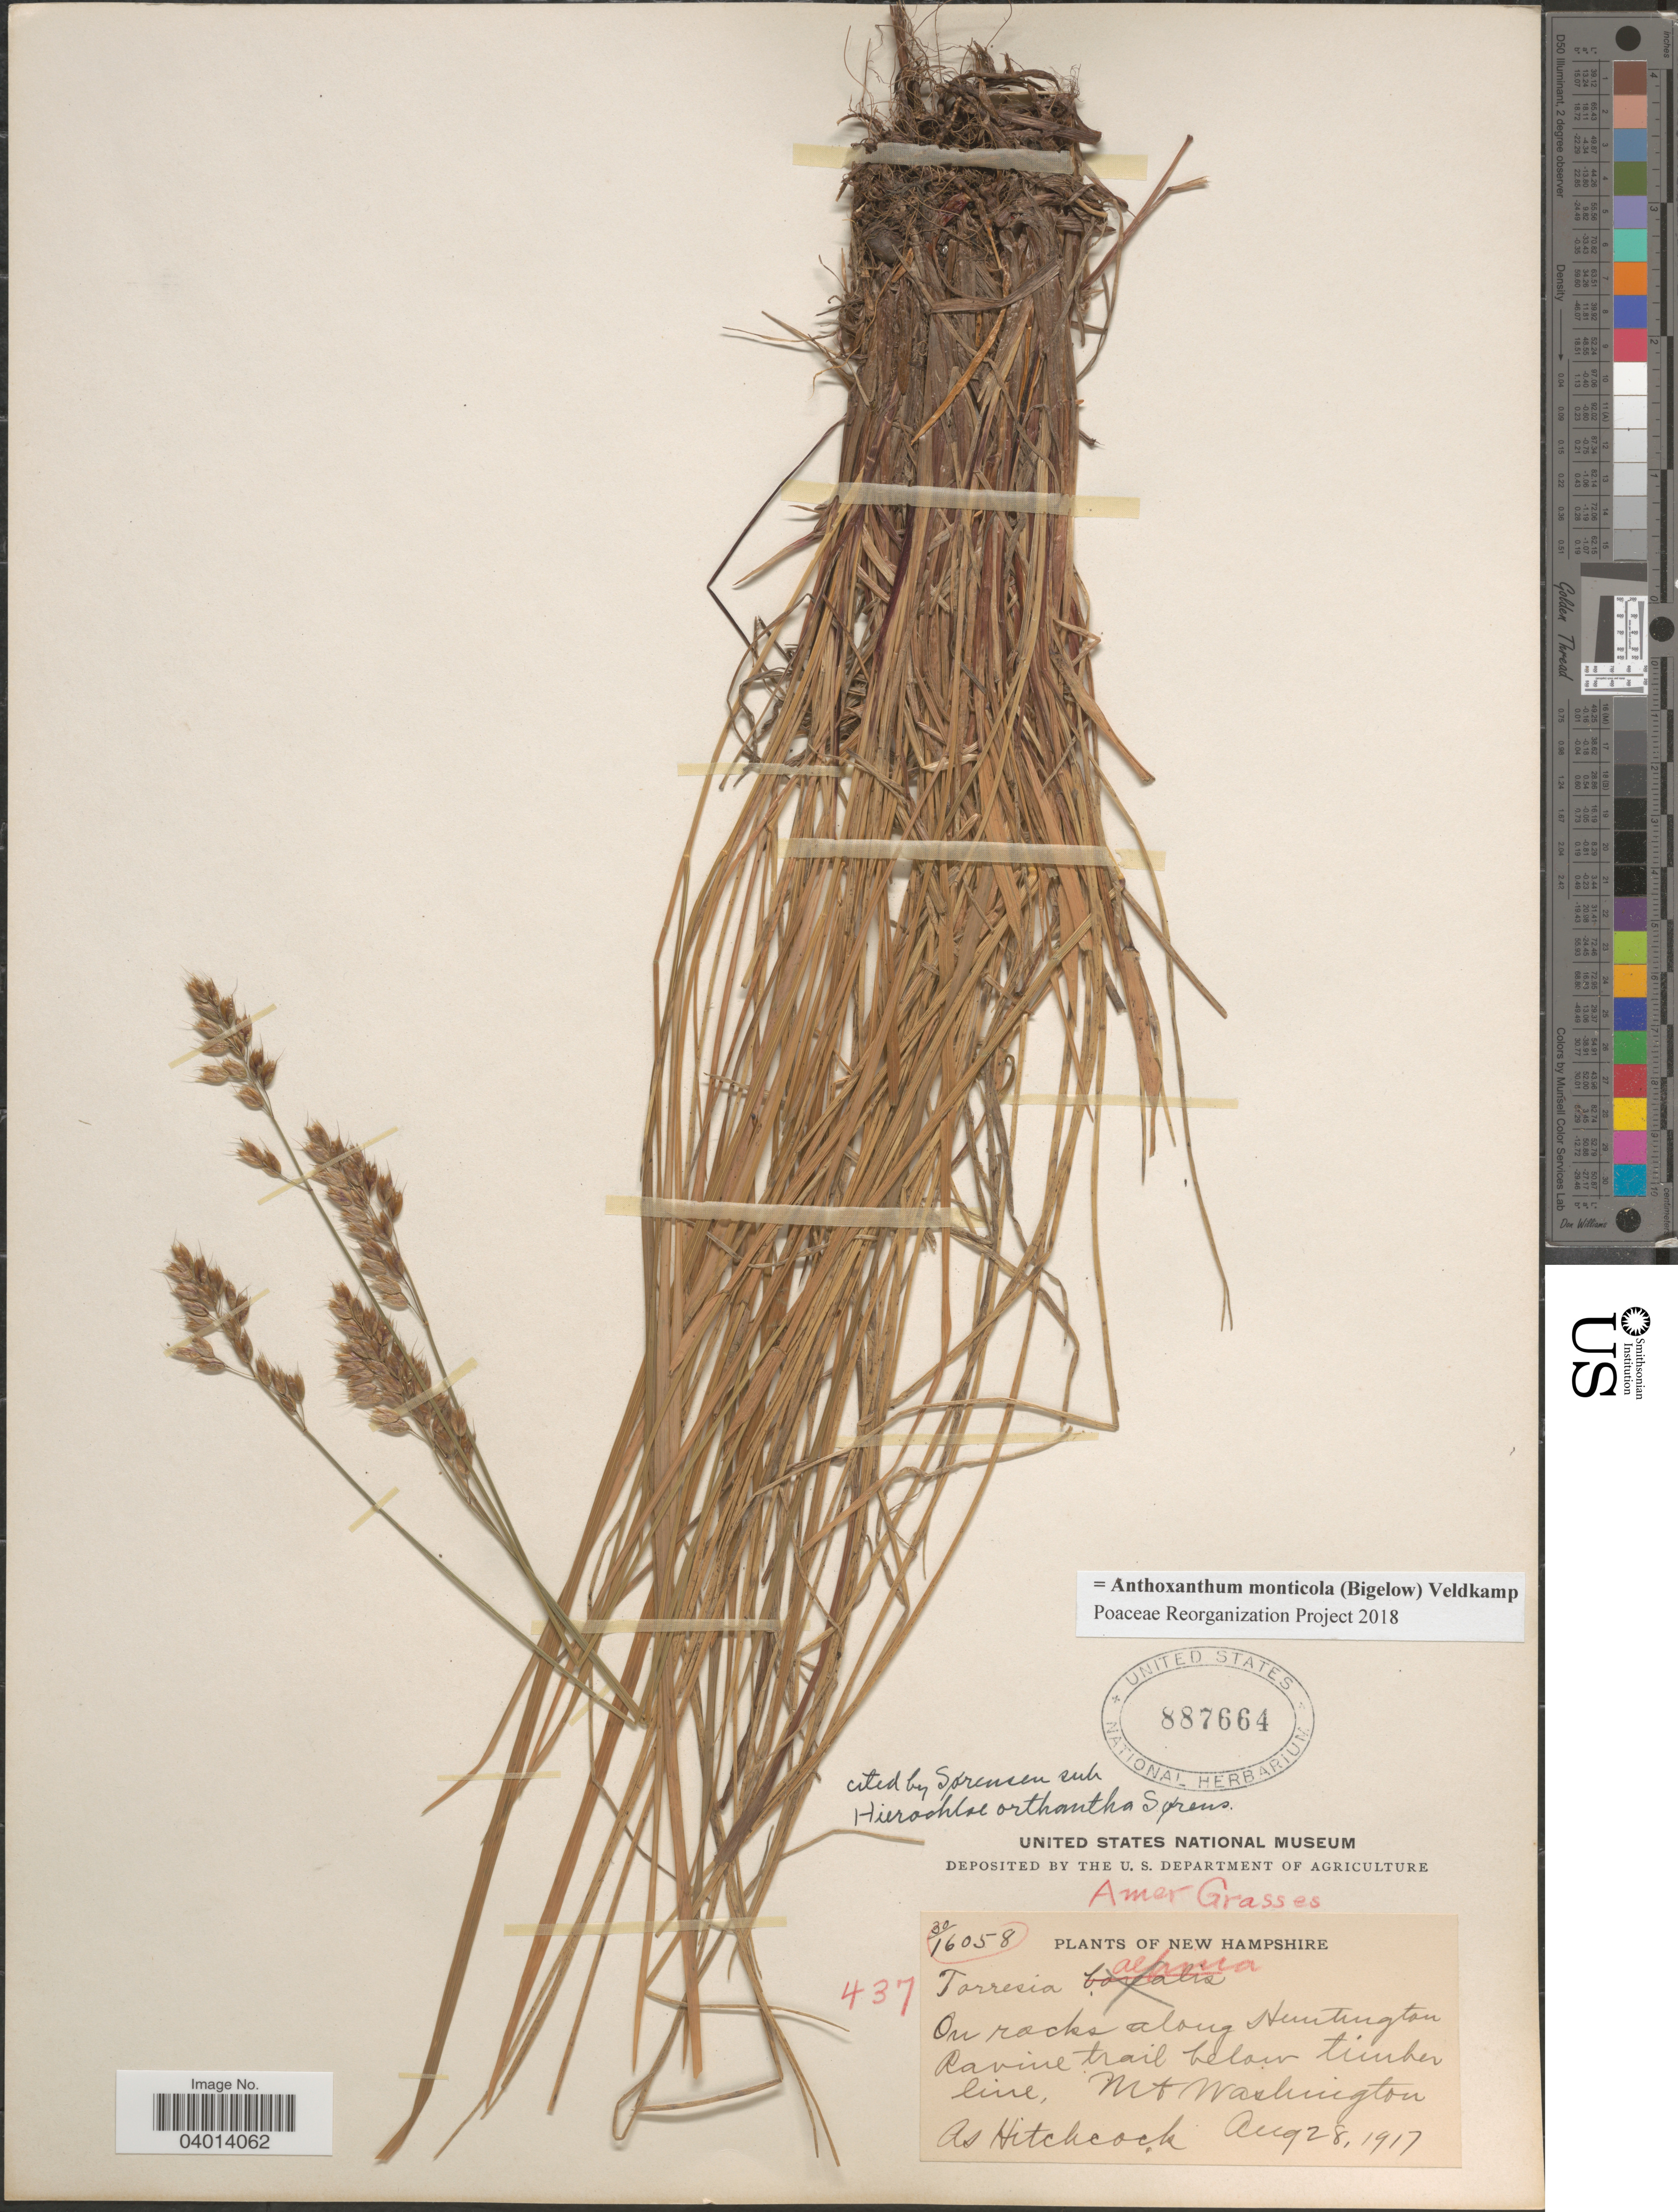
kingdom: Plantae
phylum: Tracheophyta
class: Liliopsida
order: Poales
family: Poaceae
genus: Anthoxanthum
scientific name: Anthoxanthum monticola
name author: (Bigelow) Veldkamp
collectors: A. S. Hitchcock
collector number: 16058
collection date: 1917-08-28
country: United States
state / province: New Hampshire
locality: On rocks along Huntington Ravine trail below timberline, Mt Washington.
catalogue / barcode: US 887664